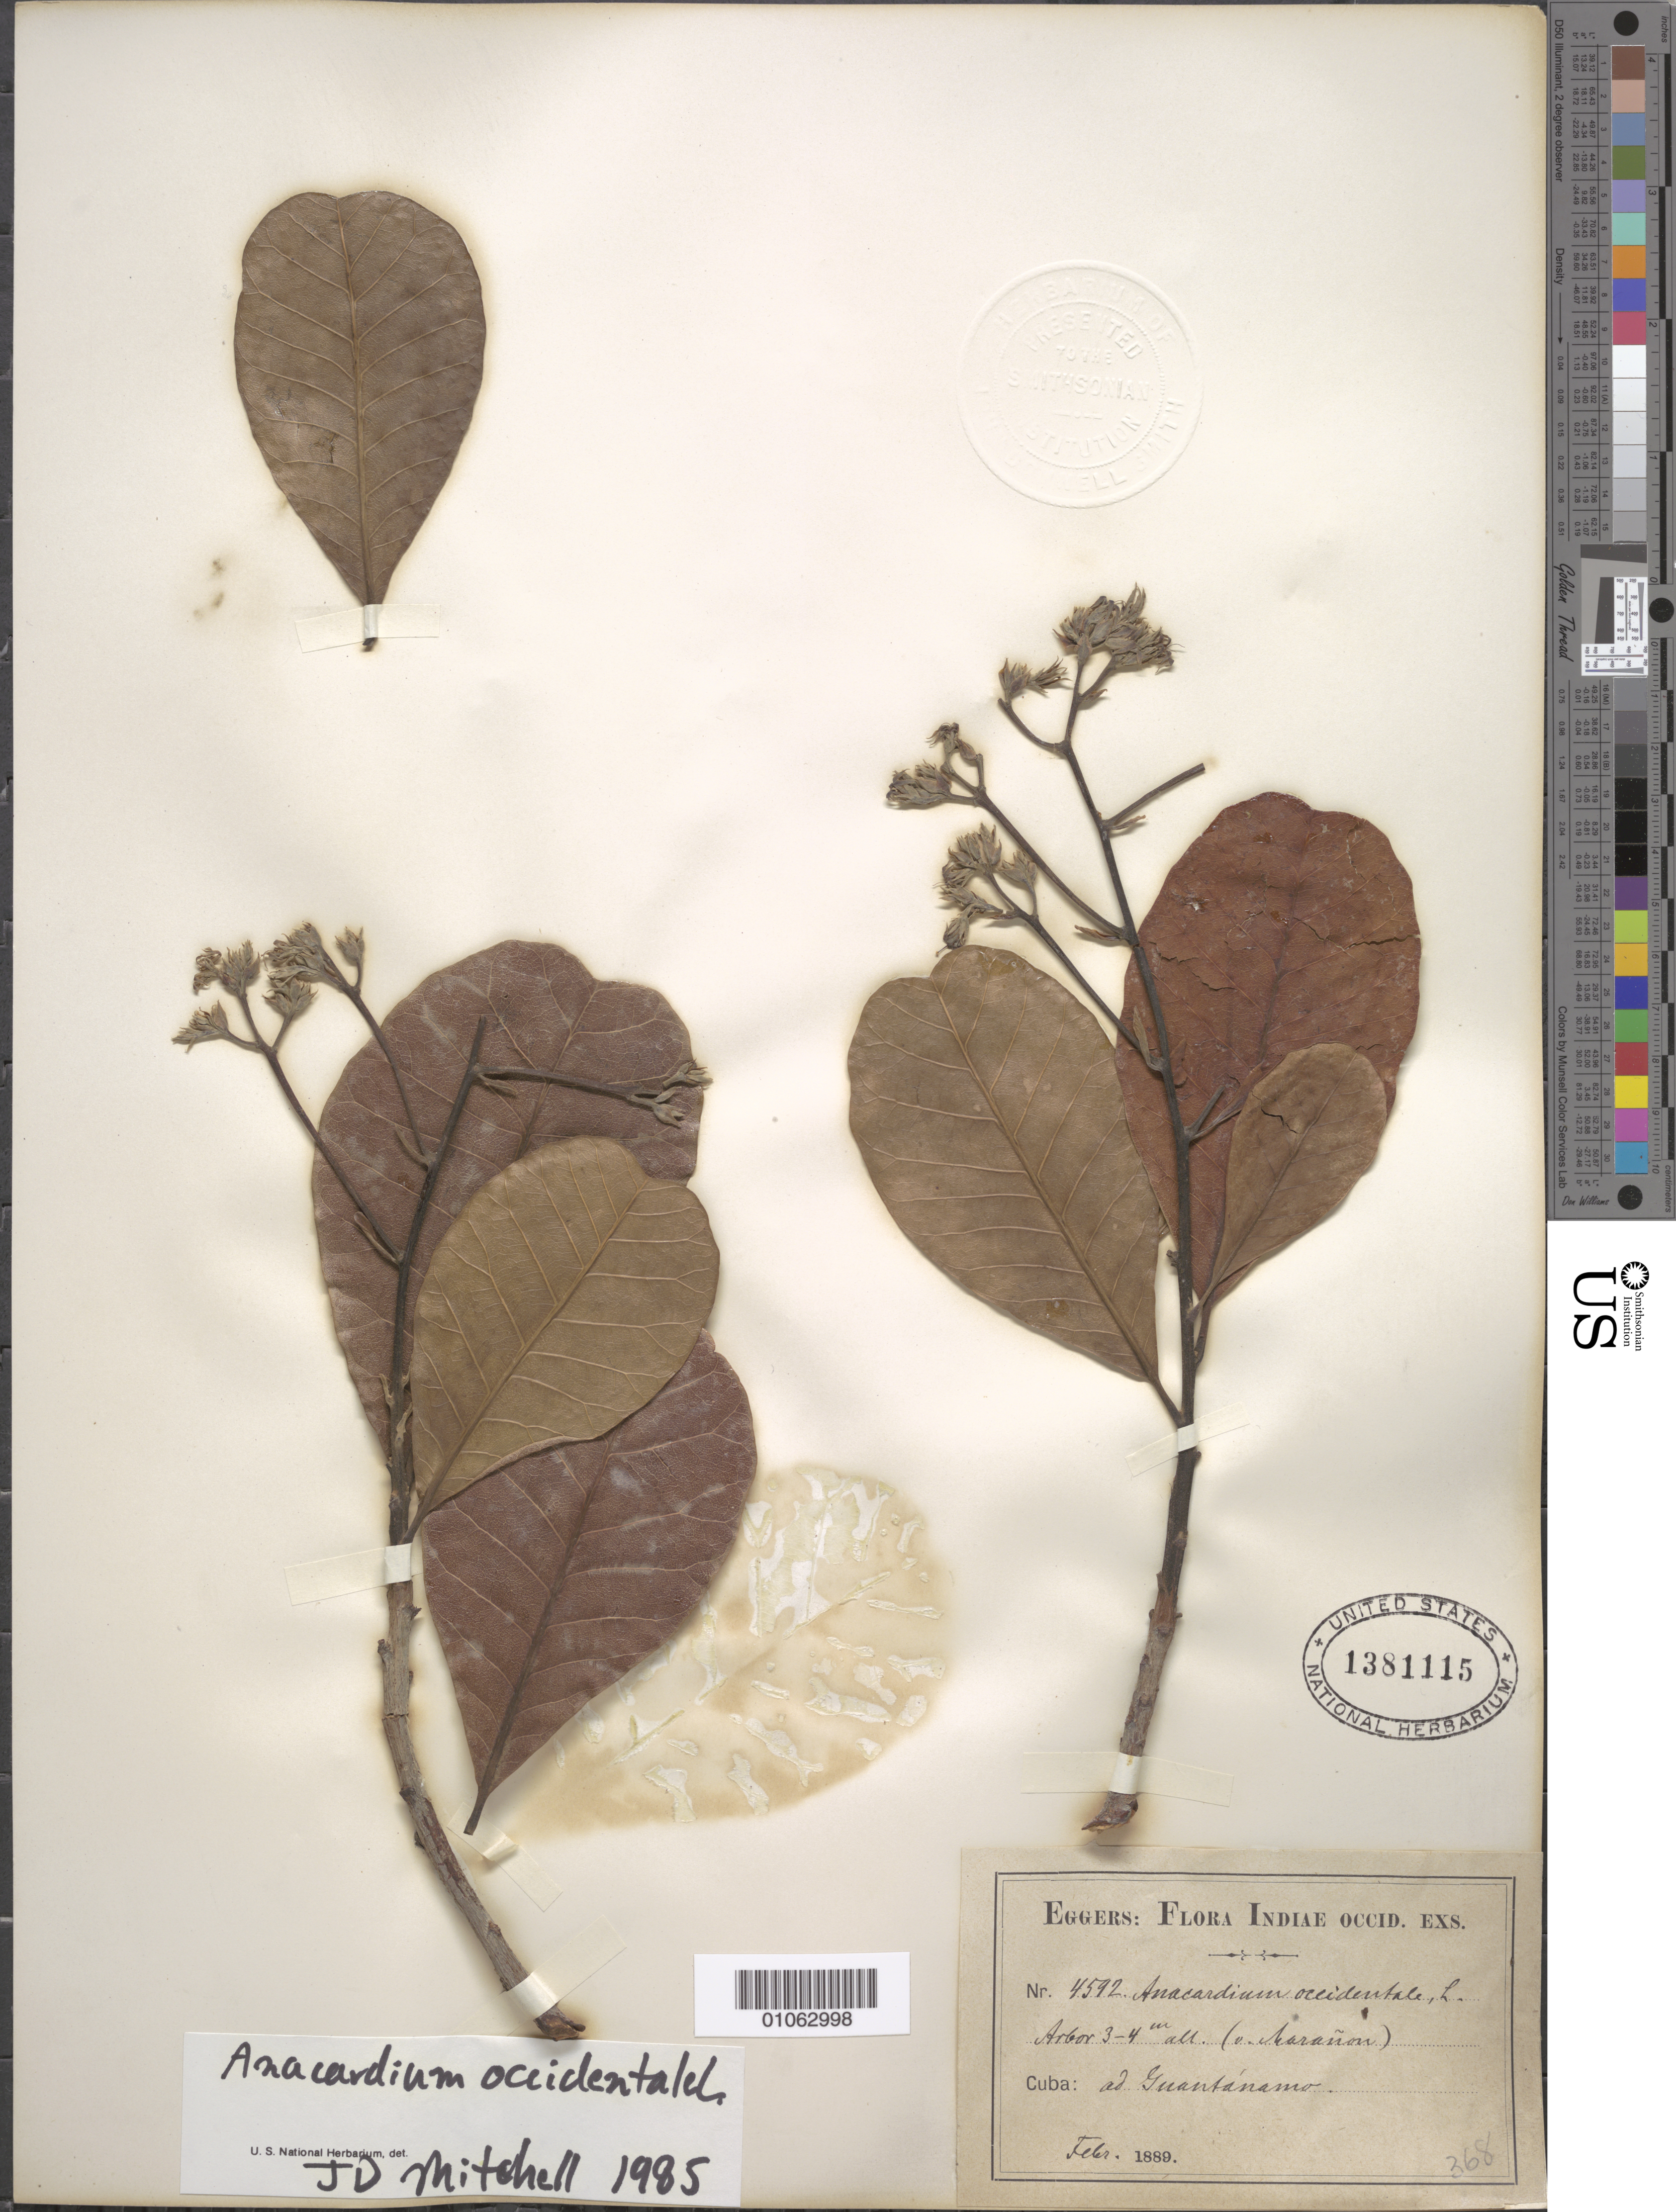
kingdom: Plantae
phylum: Tracheophyta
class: Magnoliopsida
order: Sapindales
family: Anacardiaceae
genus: Anacardium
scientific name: Anacardium occidentale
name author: L.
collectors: H. F. A. von Eggers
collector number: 4592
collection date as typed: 01 Feb 1889 to 28 Feb 1889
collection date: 1889-02-01/1889-02-28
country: Cuba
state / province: Guantánamo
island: Cuba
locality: Guantánamo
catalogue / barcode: US 1381115